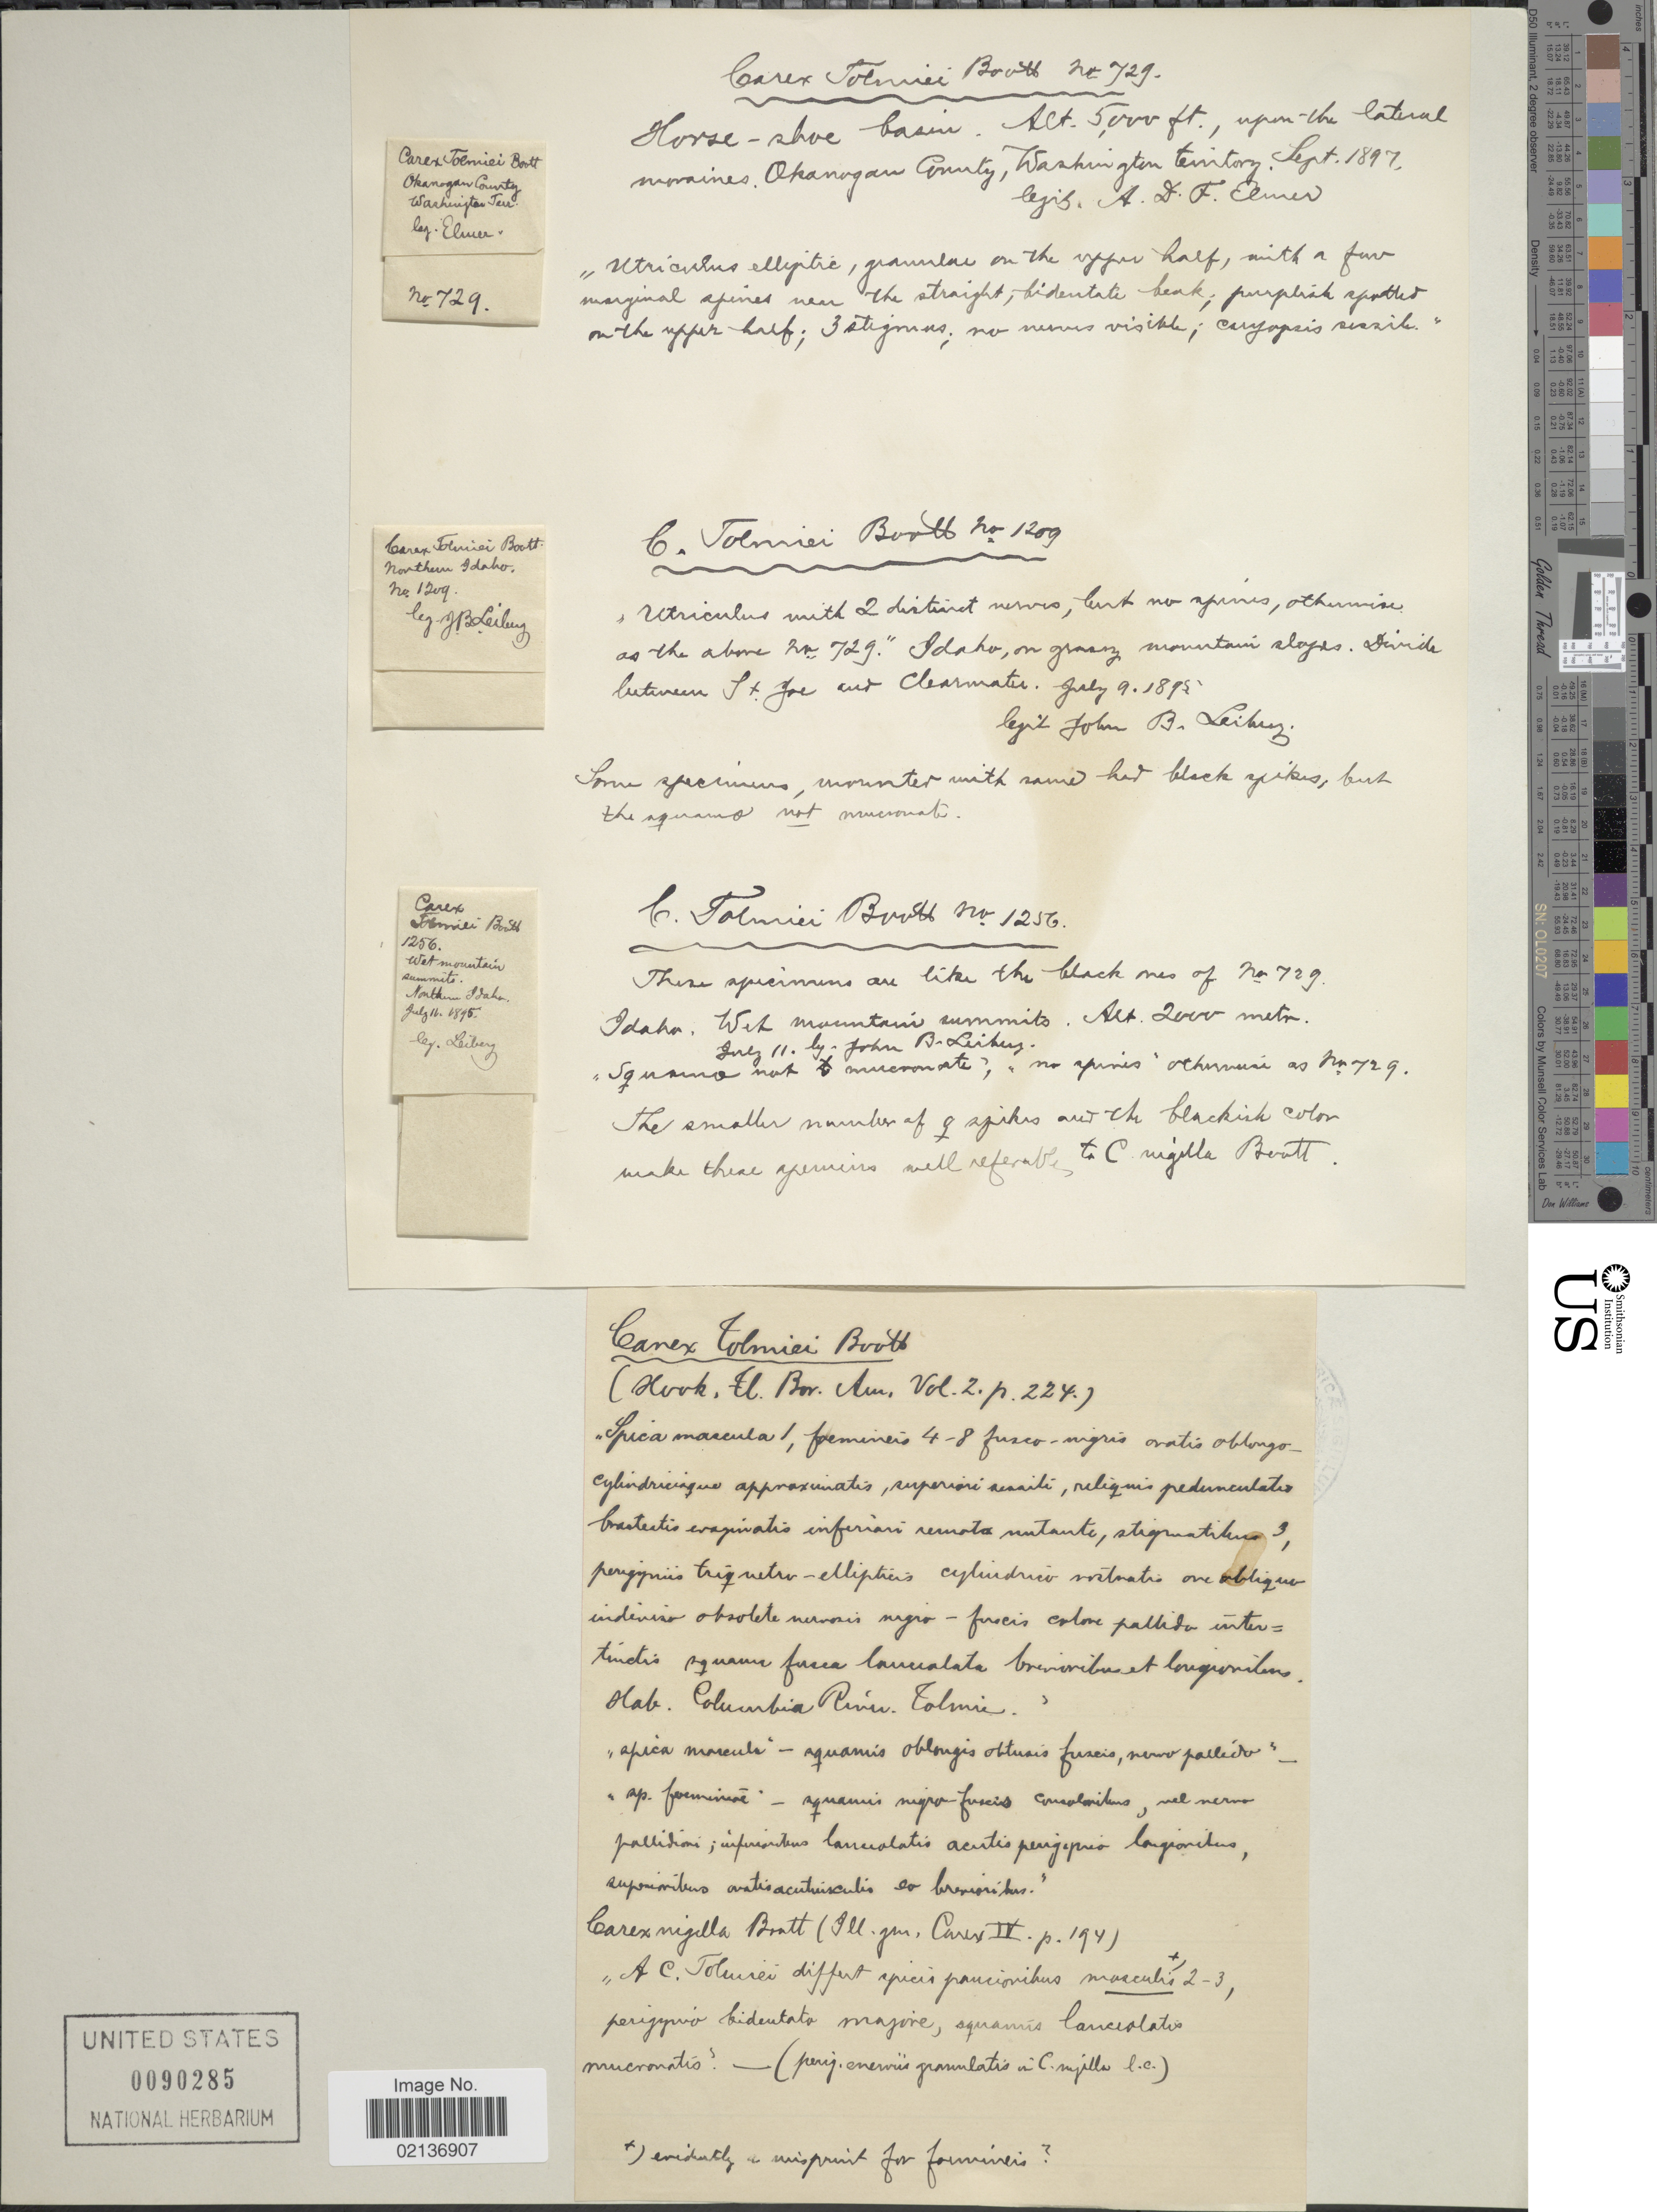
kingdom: Plantae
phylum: Tracheophyta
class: Liliopsida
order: Poales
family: Cyperaceae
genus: Carex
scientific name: Carex spectabilis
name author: Dewey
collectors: J. B. Leiberg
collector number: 1209/1256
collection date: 1895-07-11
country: United States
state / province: Idaho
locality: Northern Idaho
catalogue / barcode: US 90285-2